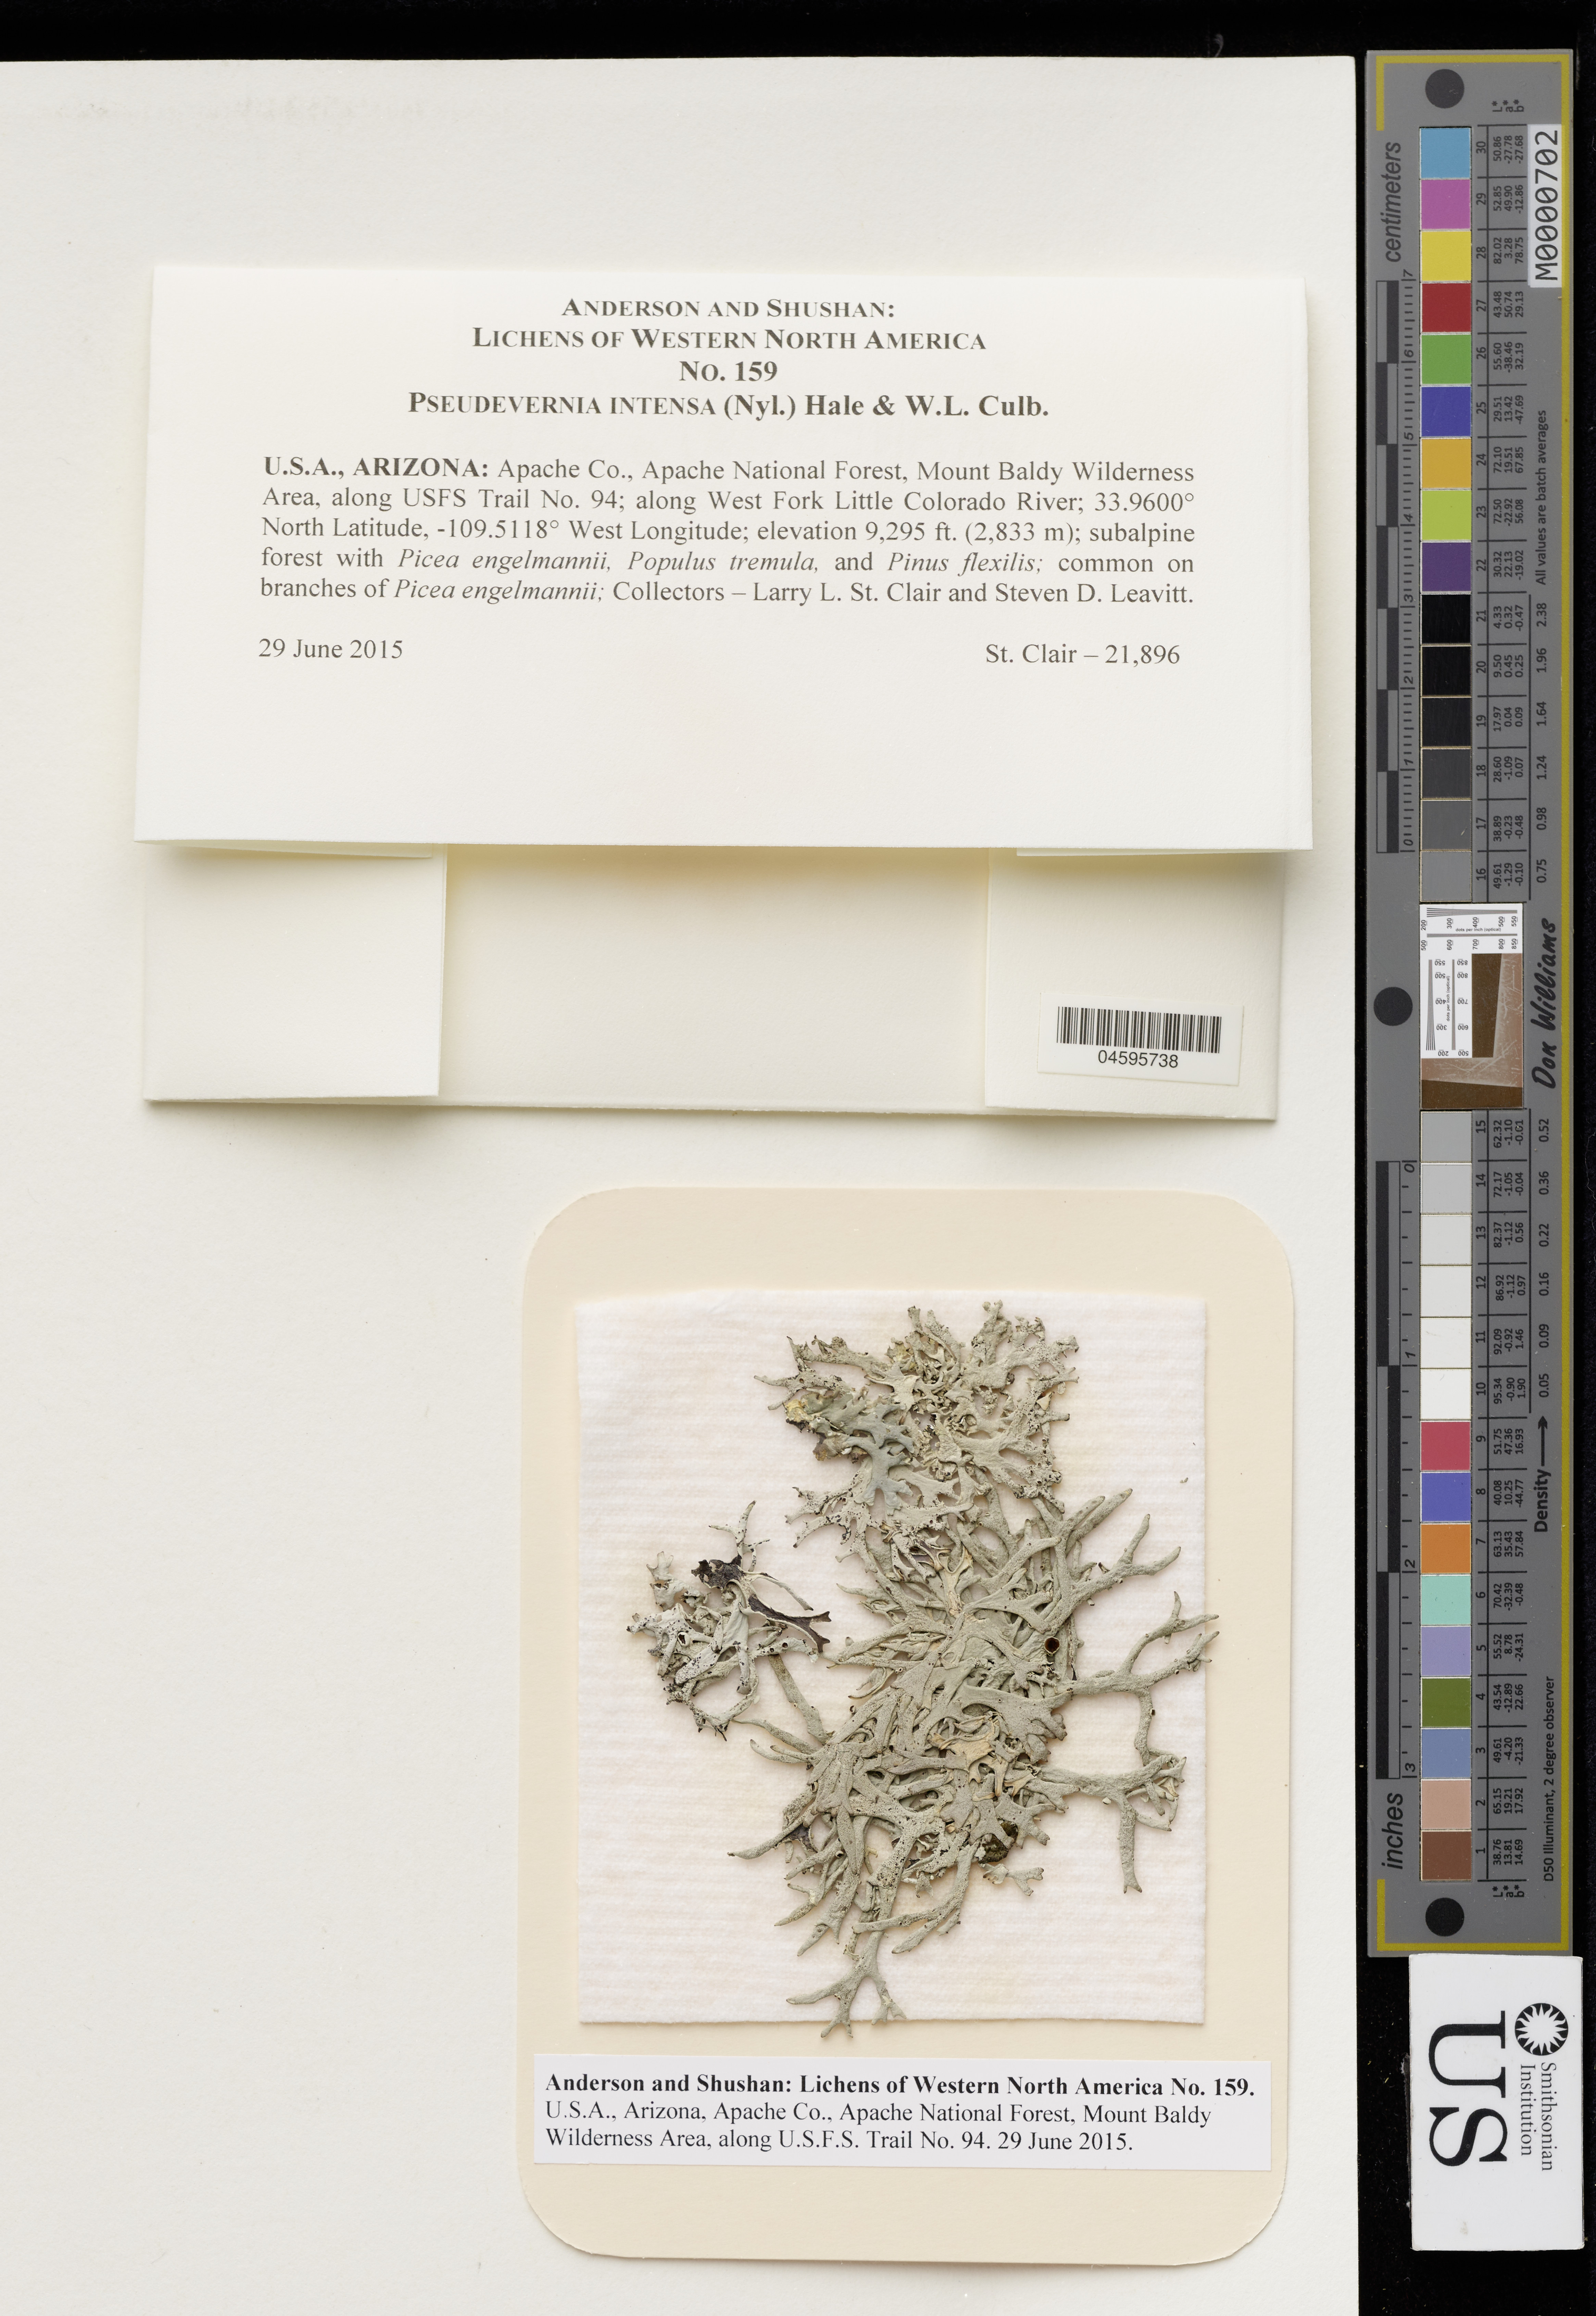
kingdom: Fungi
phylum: Ascomycota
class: Lecanoromycetes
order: Lecanorales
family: Parmeliaceae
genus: Pseudevernia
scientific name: Pseudevernia intensa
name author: (Nyl.) Hale & W.L. Culb.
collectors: L.L. St.Clair & S. Leavitt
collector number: St. Clair 21896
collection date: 2015-06-29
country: United States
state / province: Arizona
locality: Apache Co., Apache National Forest, Mount Baldy Wilderness Area, along USFS Trail No. 94; along West Fork Little Colorado River.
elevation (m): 2833